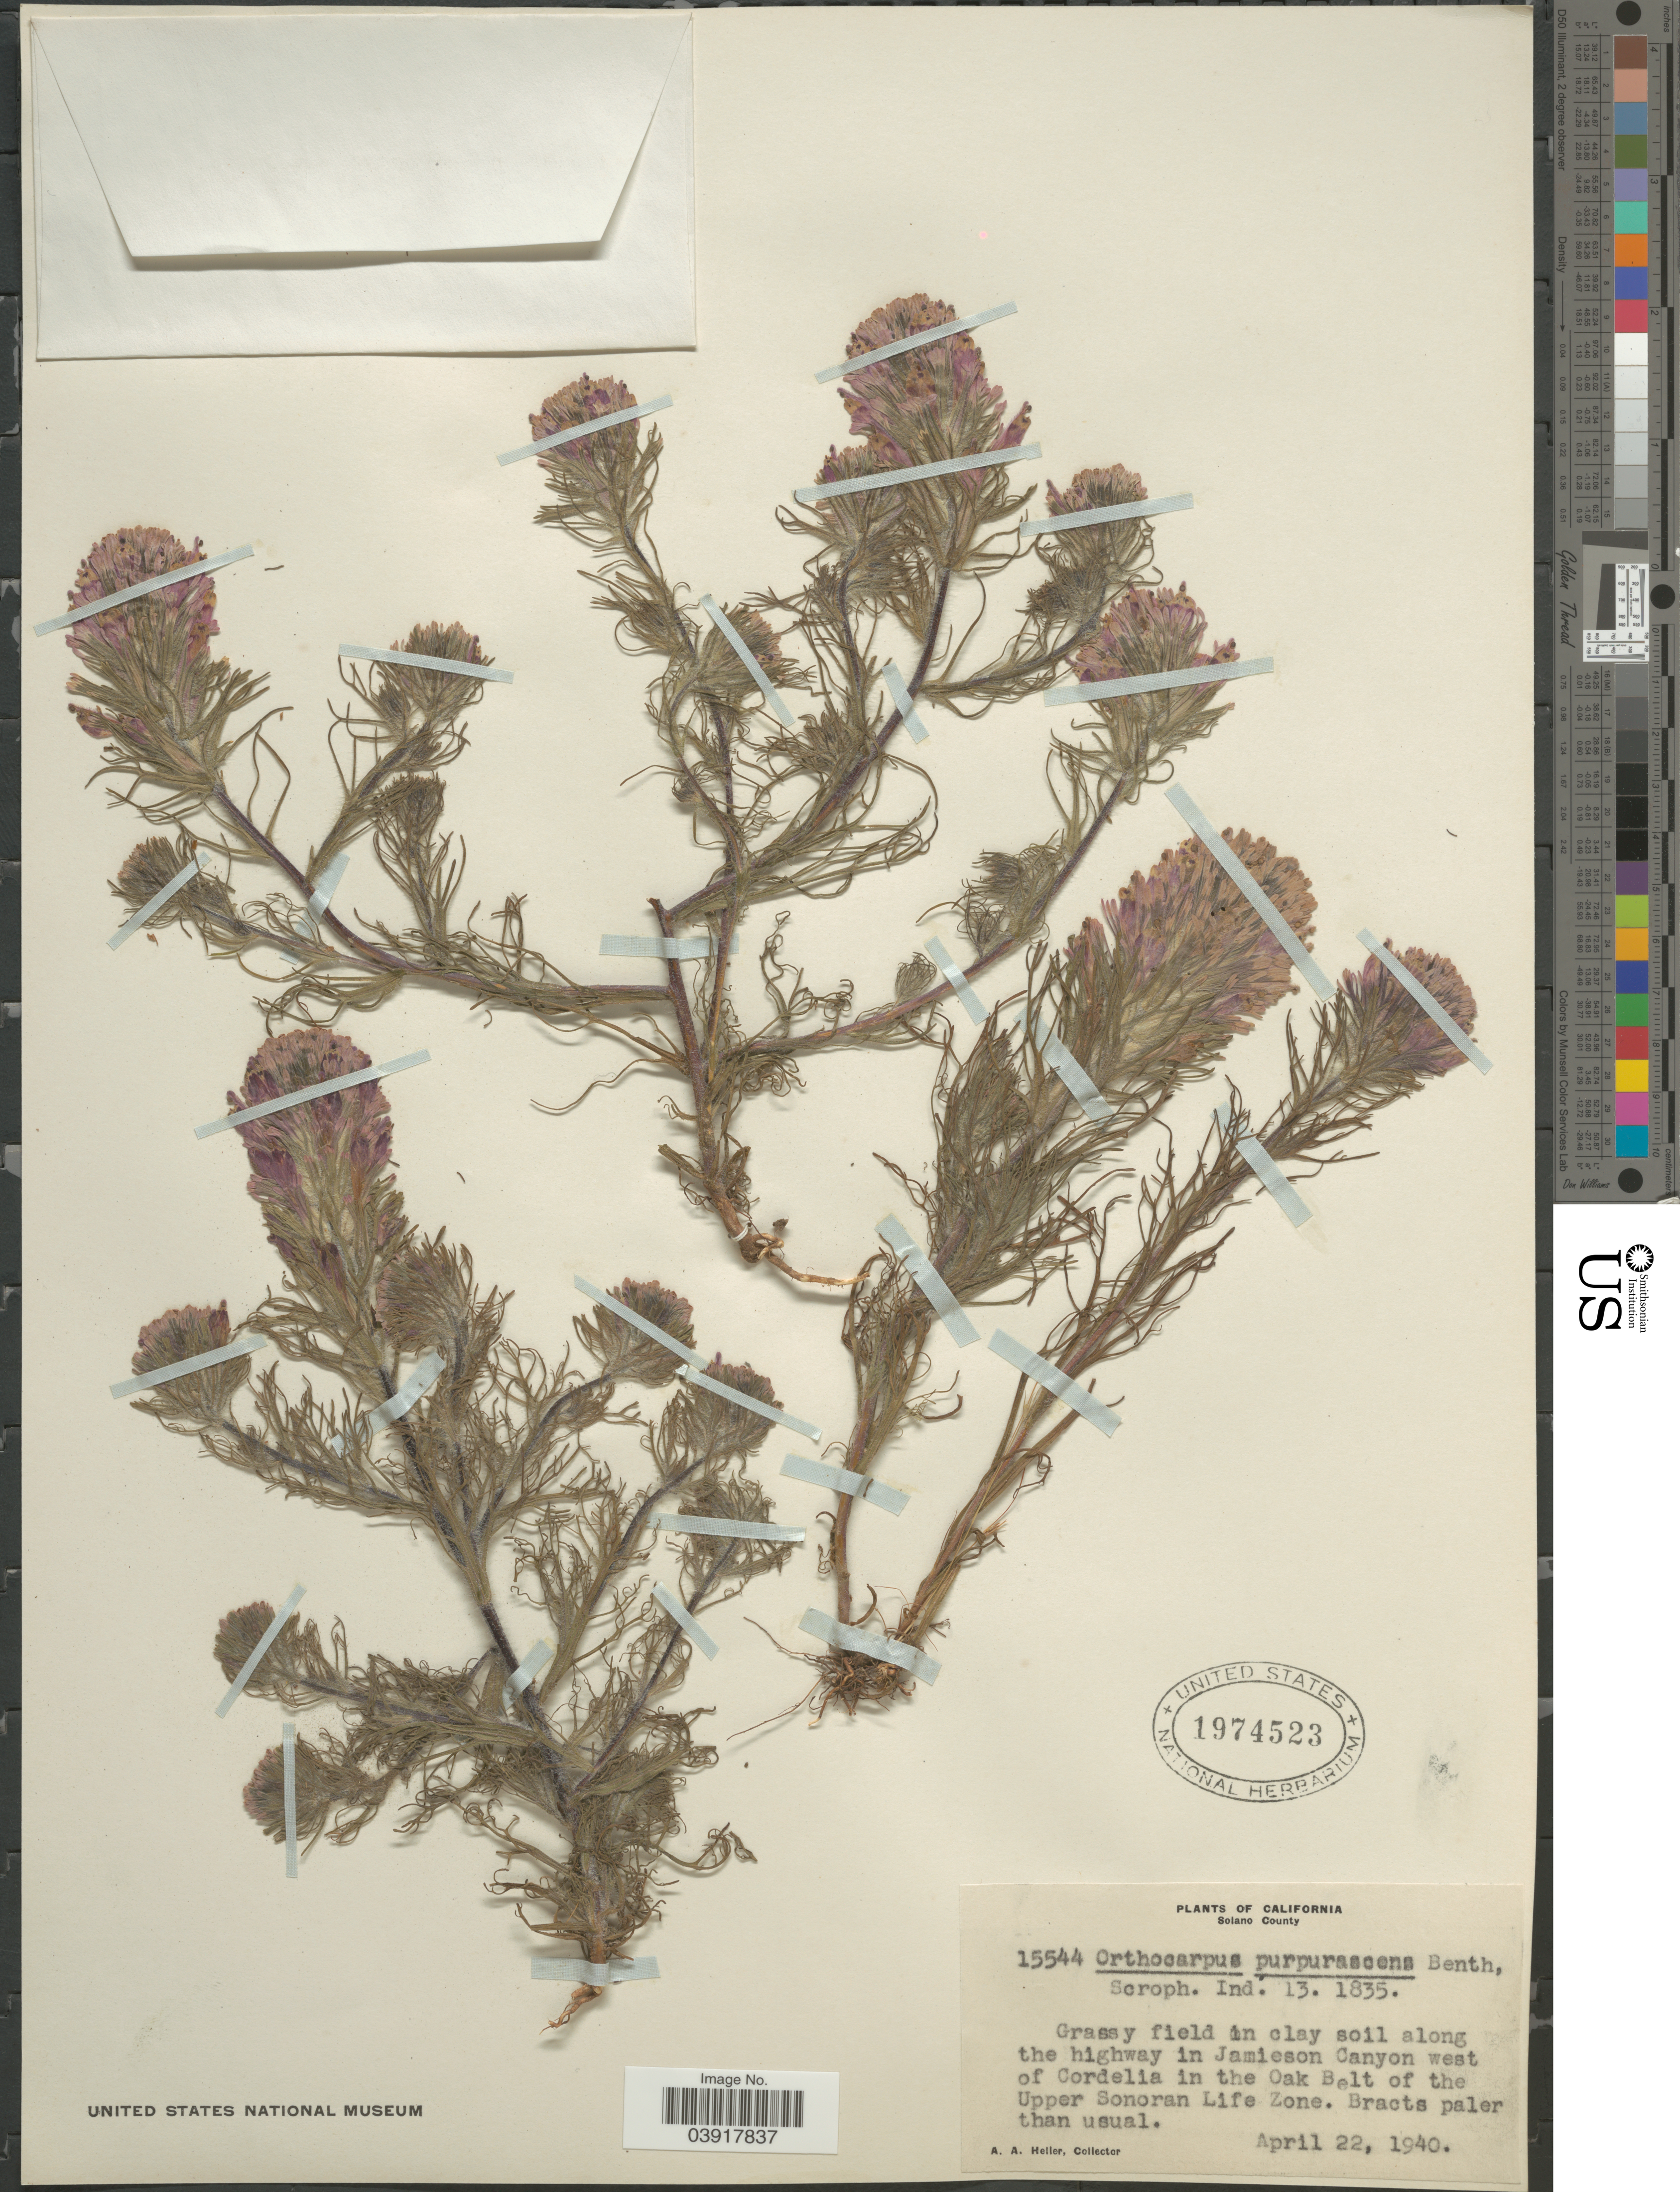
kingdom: Plantae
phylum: Tracheophyta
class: Magnoliopsida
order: Lamiales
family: Orobanchaceae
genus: Orthocarpus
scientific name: Orthocarpus purpurascens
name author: Benth.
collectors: A. A. Heller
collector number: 15544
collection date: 1940-04-22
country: United States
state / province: California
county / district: Solano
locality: Solano County. Grassy field in clay soil along the highway in Jamieson Canyon west of Cordelia in the Oak Belt of the Upper Sonoran Life Zone.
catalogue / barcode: US 1974523